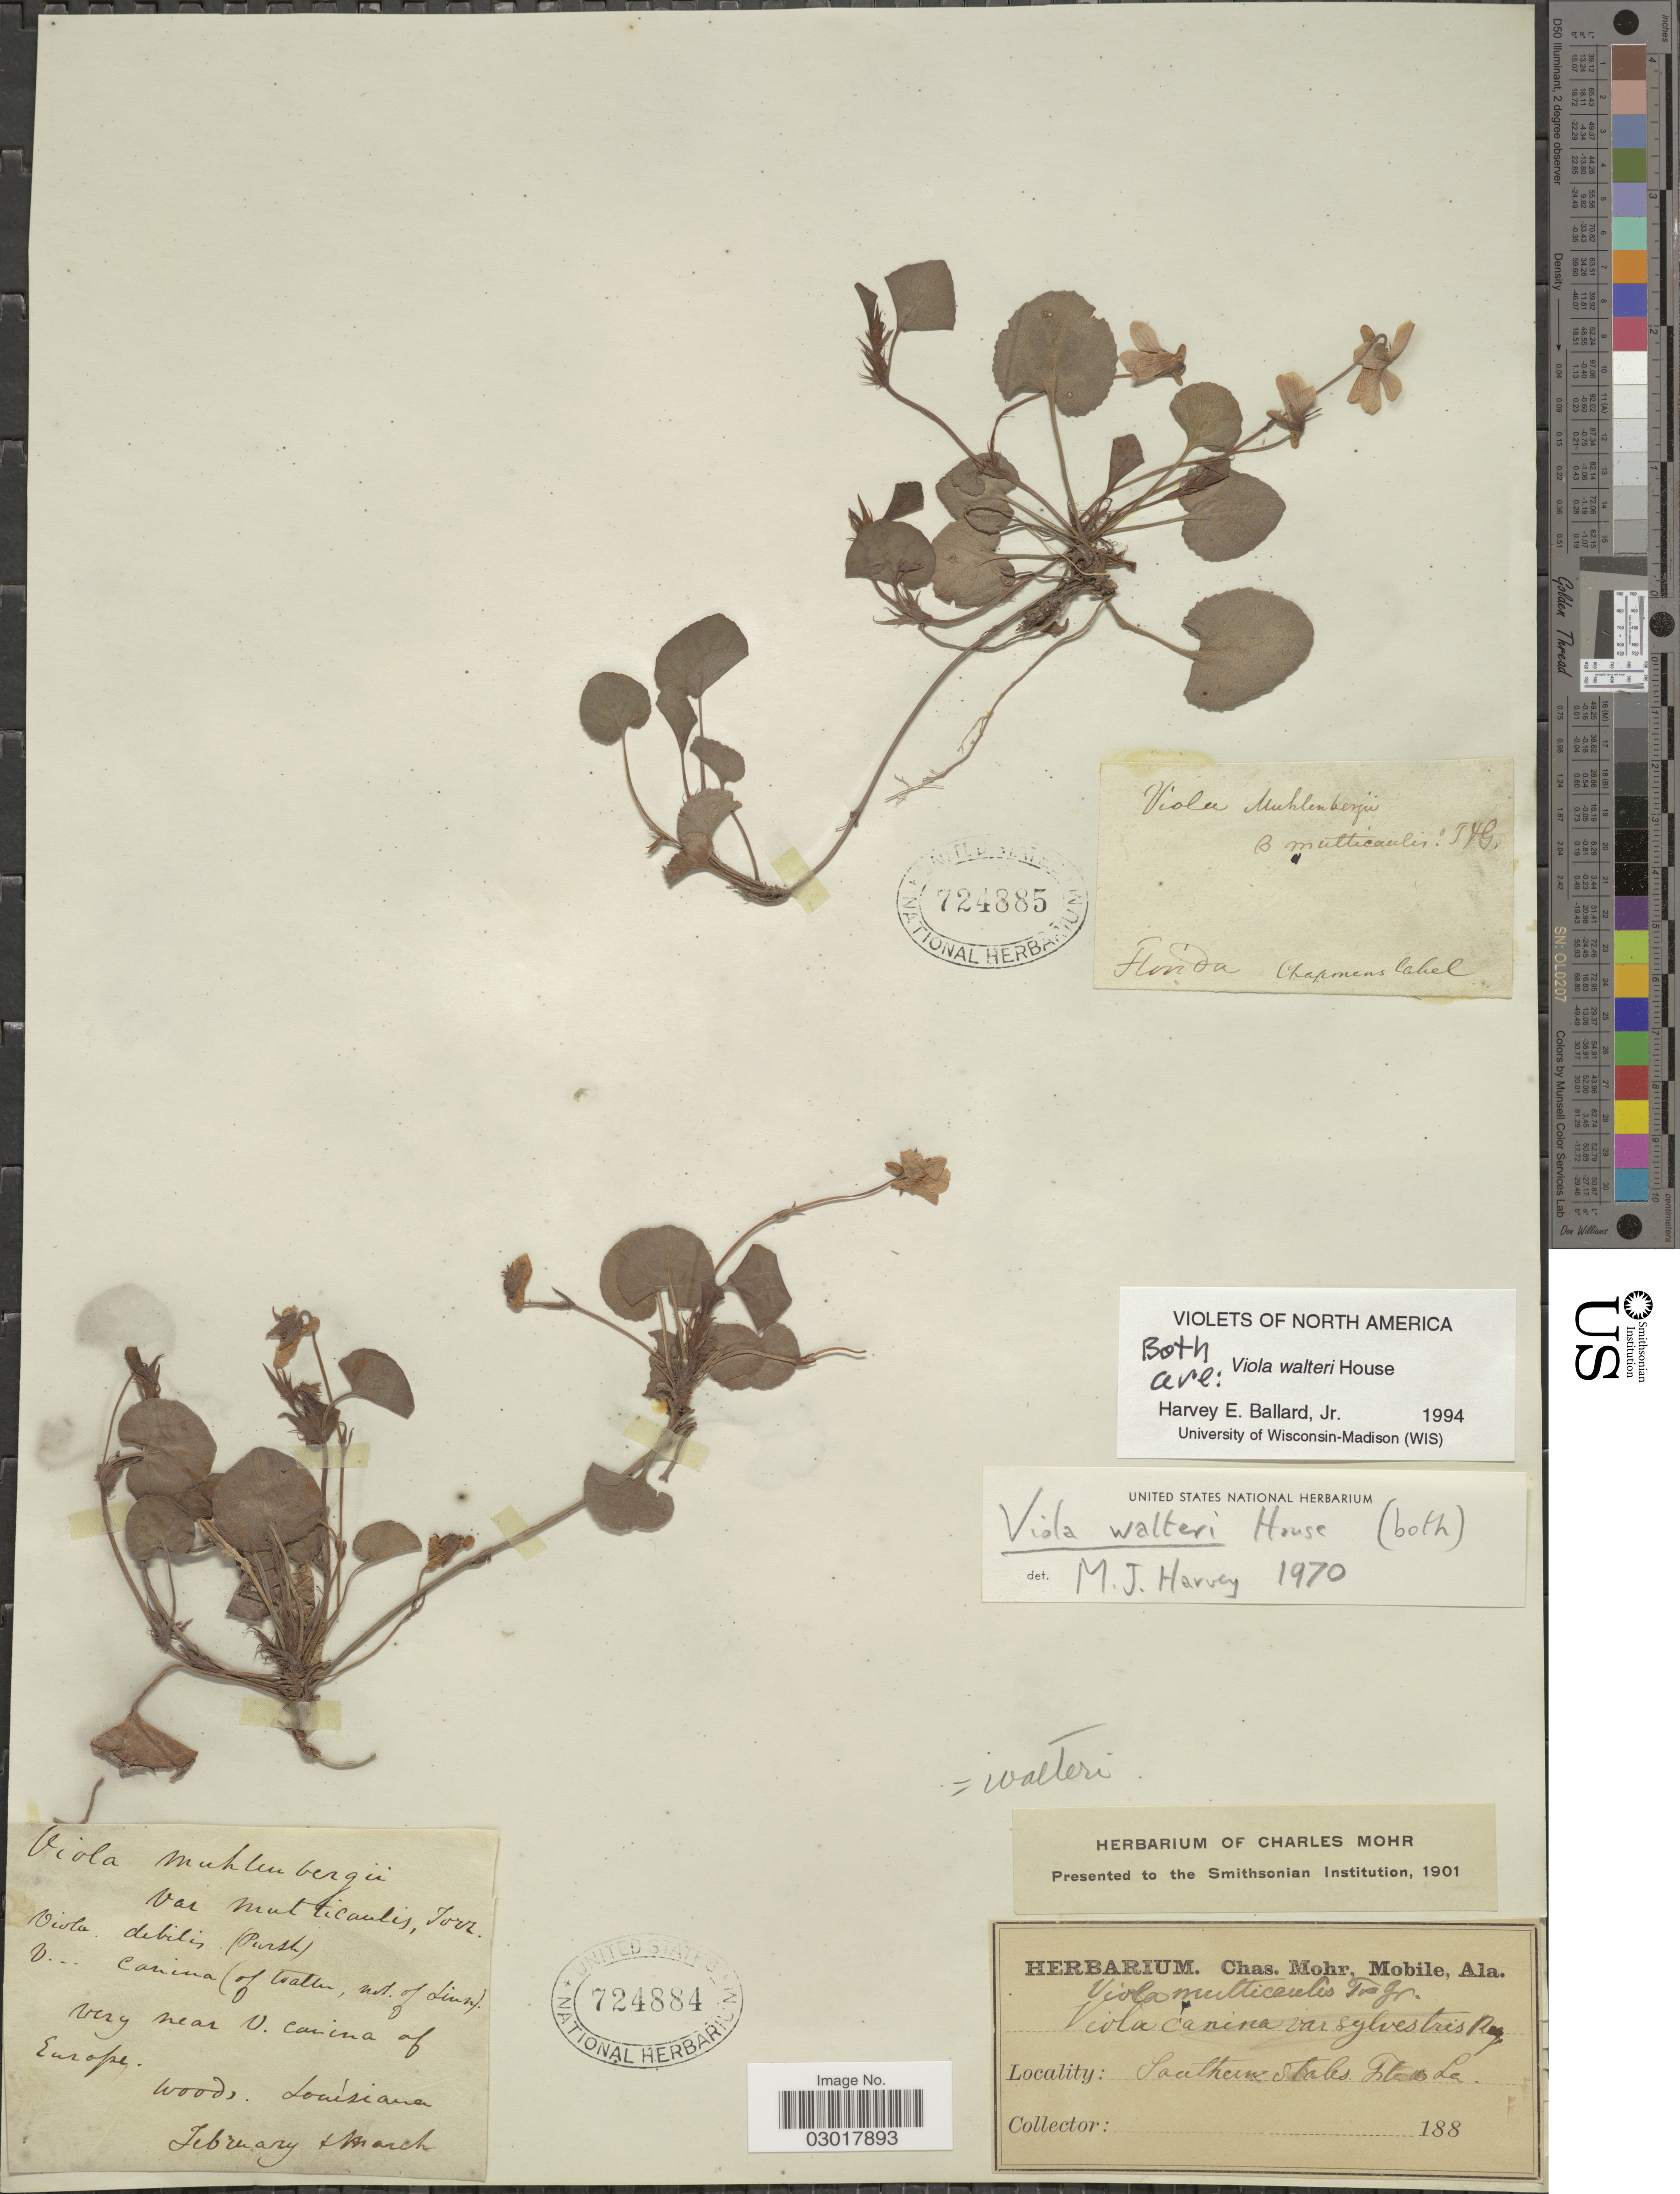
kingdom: Plantae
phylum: Tracheophyta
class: Magnoliopsida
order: Malpighiales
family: Violaceae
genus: Viola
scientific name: Viola walteri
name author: House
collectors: ex herb. Charles Mohr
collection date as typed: February + March 188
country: United States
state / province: Louisiana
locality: Southern Stabs, La.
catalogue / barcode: US 724884